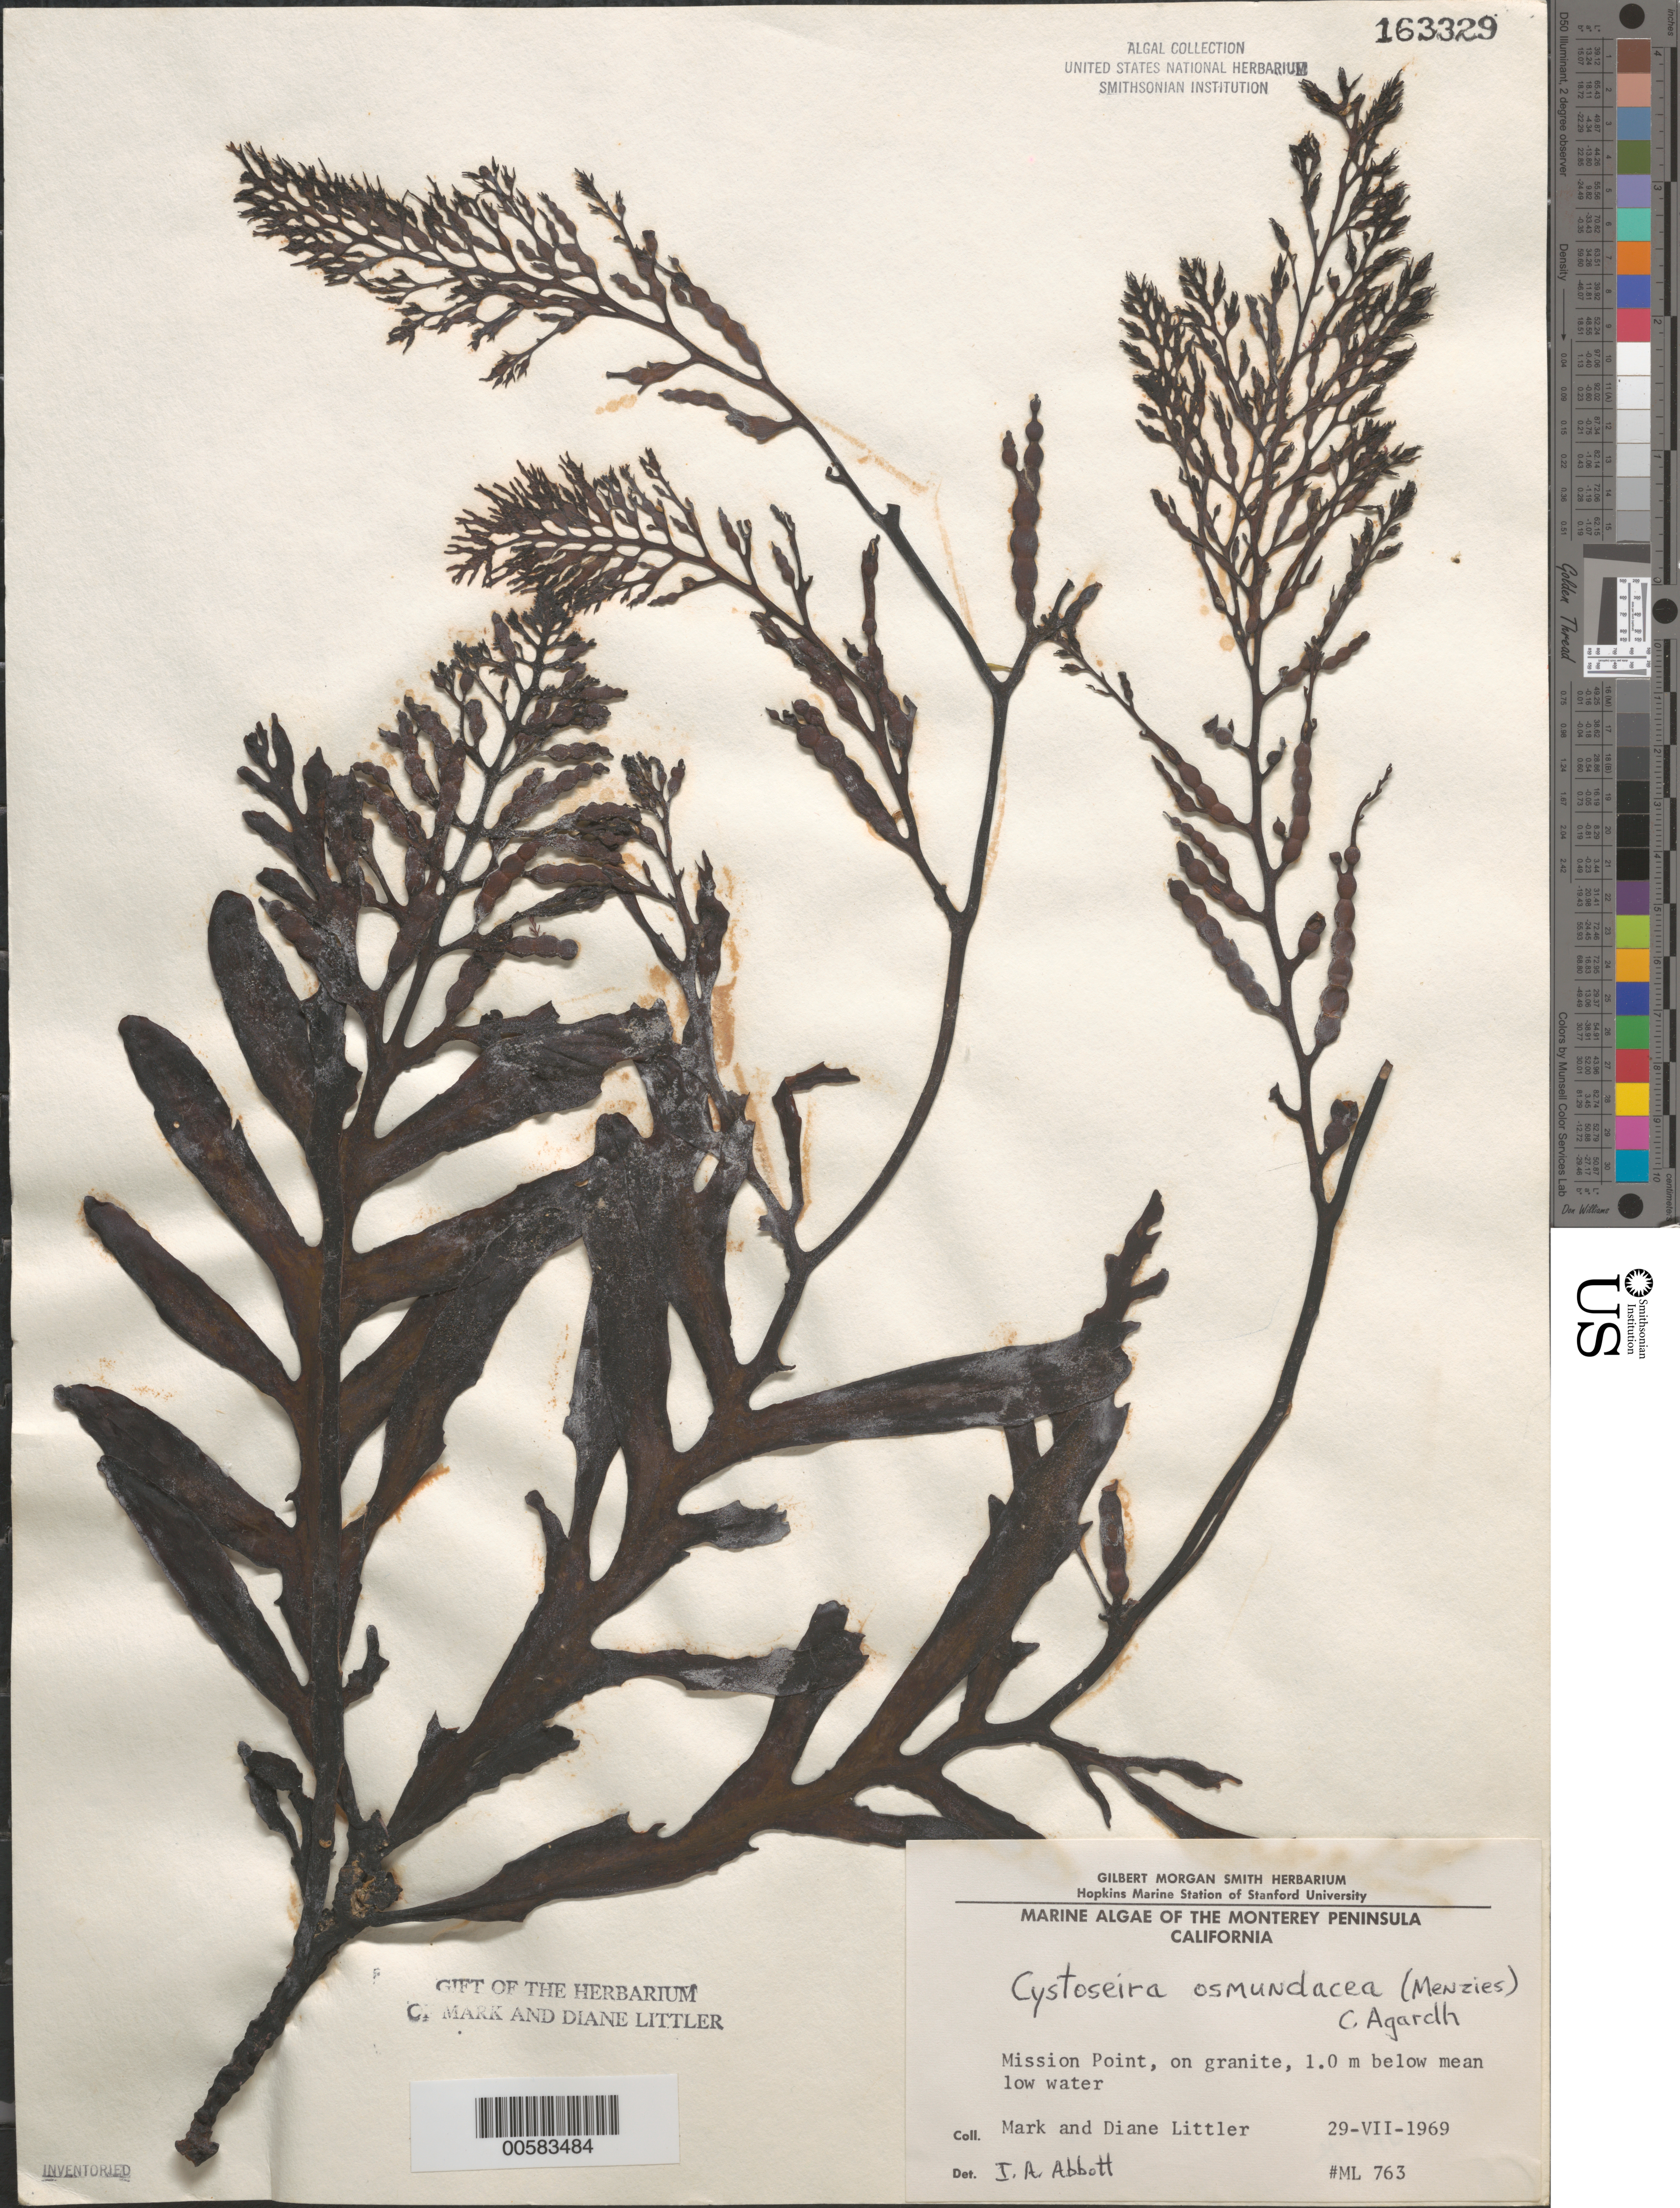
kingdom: Chromista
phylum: Ochrophyta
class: Phaeophyceae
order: Fucales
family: Sargassaceae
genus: Cystoseira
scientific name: Cystoseira osmundacea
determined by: Abbott, Isabella A.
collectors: M. M. Littler & D. S. Littler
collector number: ML 763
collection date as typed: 29 Jul 1969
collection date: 1969-07-29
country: United States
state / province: California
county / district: Monterey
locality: Mission Point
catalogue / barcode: US 163329